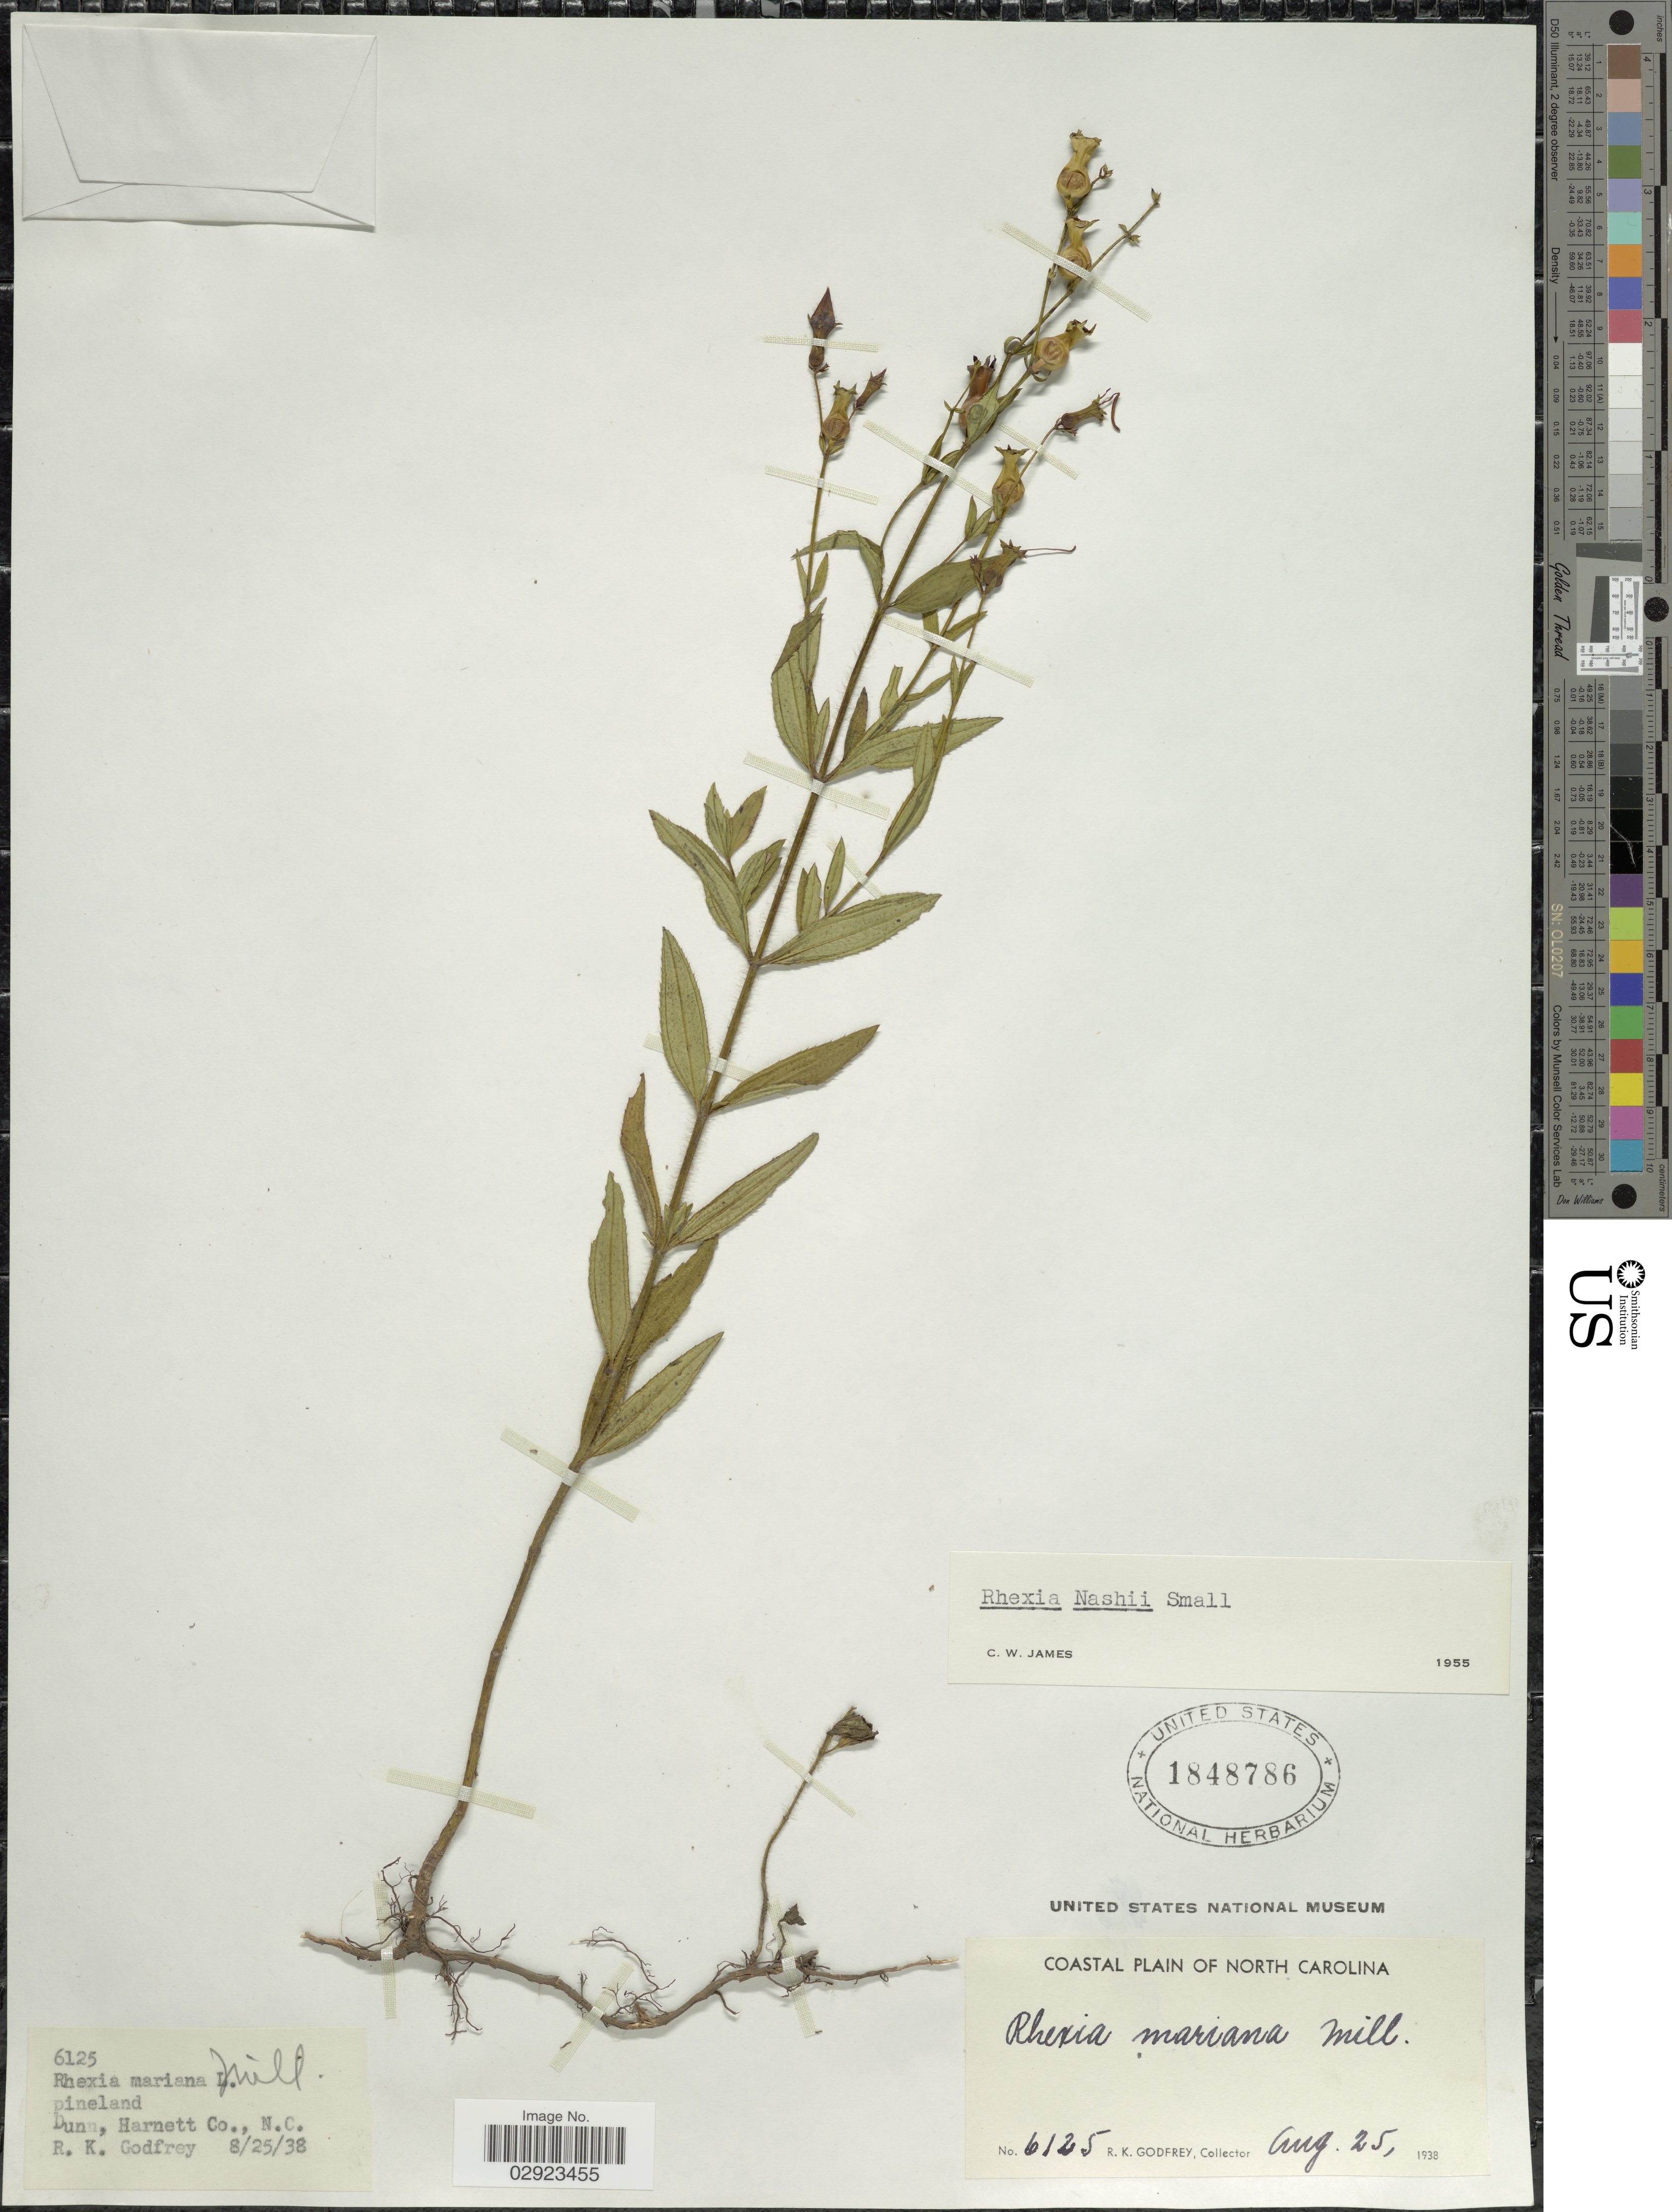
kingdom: Plantae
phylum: Tracheophyta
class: Magnoliopsida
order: Myrtales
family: Melastomataceae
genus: Rhexia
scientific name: Rhexia nashii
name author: Small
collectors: R. K. Godfrey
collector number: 6125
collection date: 1938-08-25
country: United States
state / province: North Carolina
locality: Coastal Plain of North Carolina, Dunn, Harnett Co.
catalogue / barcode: US 1848786